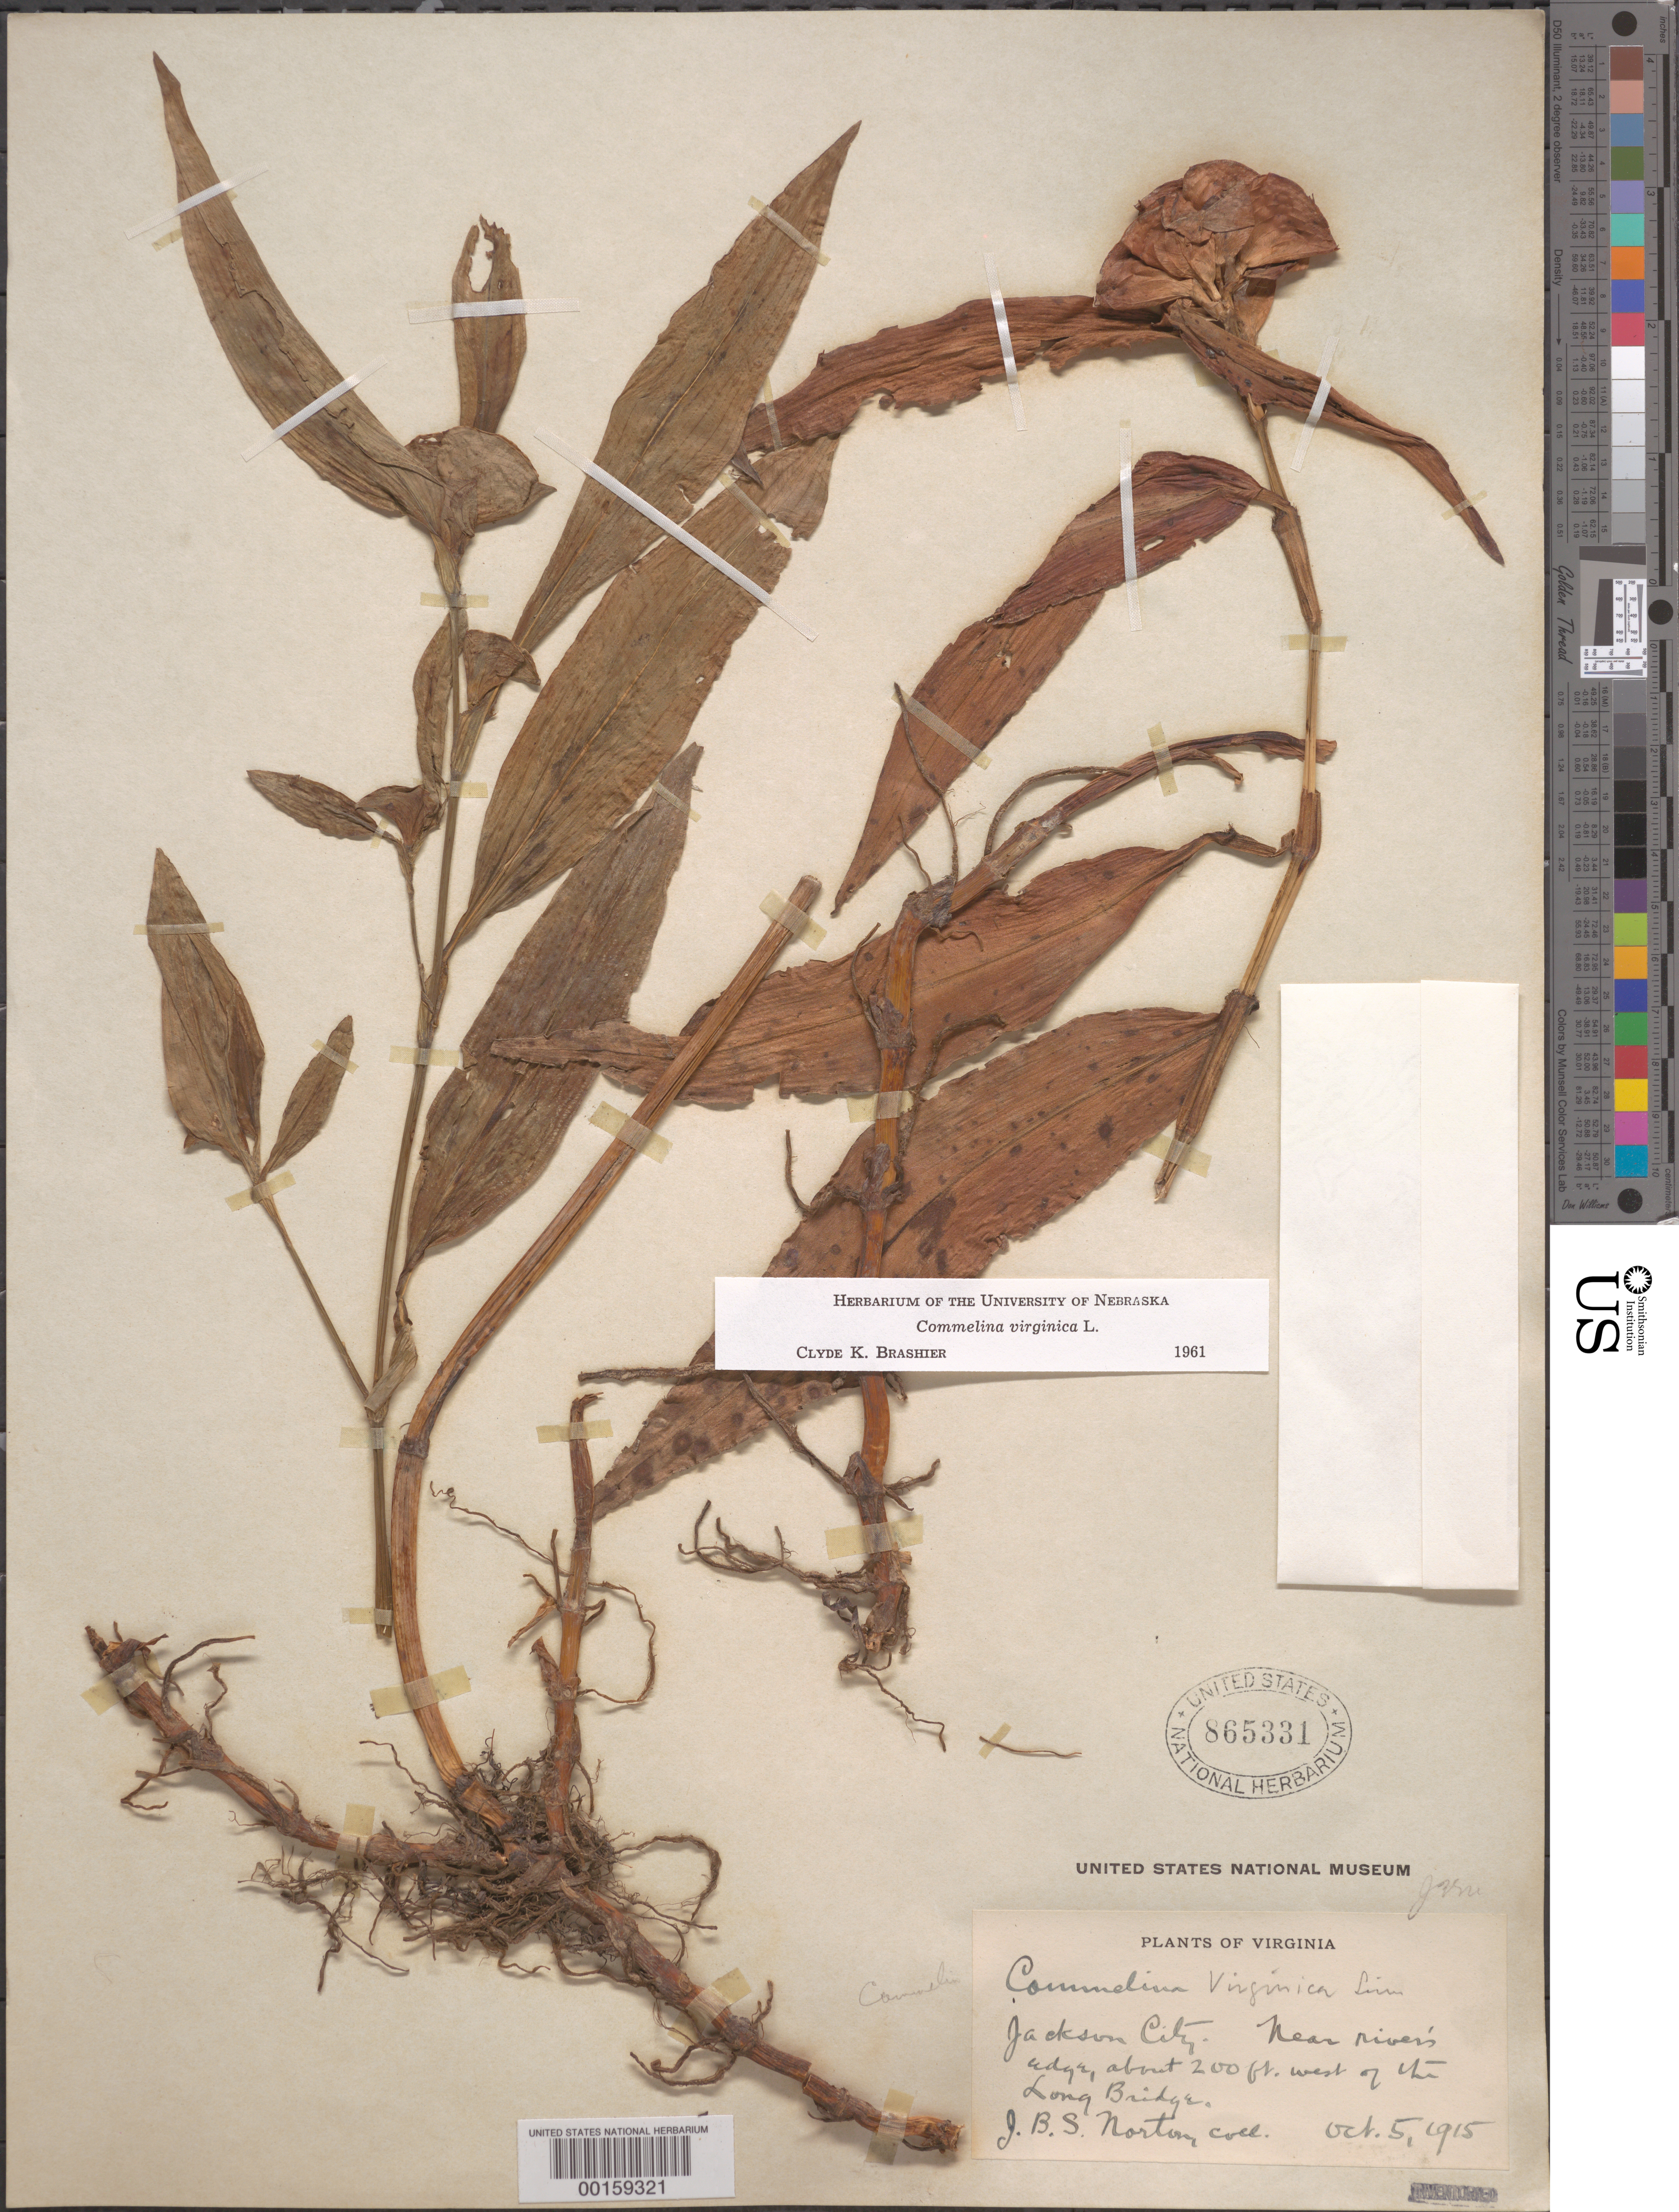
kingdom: Plantae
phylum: Tracheophyta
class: Liliopsida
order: Commelinales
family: Commelinaceae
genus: Commelina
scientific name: Commelina virginica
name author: L.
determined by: Brashier, C. K.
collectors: J. Norton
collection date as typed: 05 Oct 1915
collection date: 1915-10-05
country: United States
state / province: Virginia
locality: Jackson city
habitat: Rivers edge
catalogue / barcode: US 865331